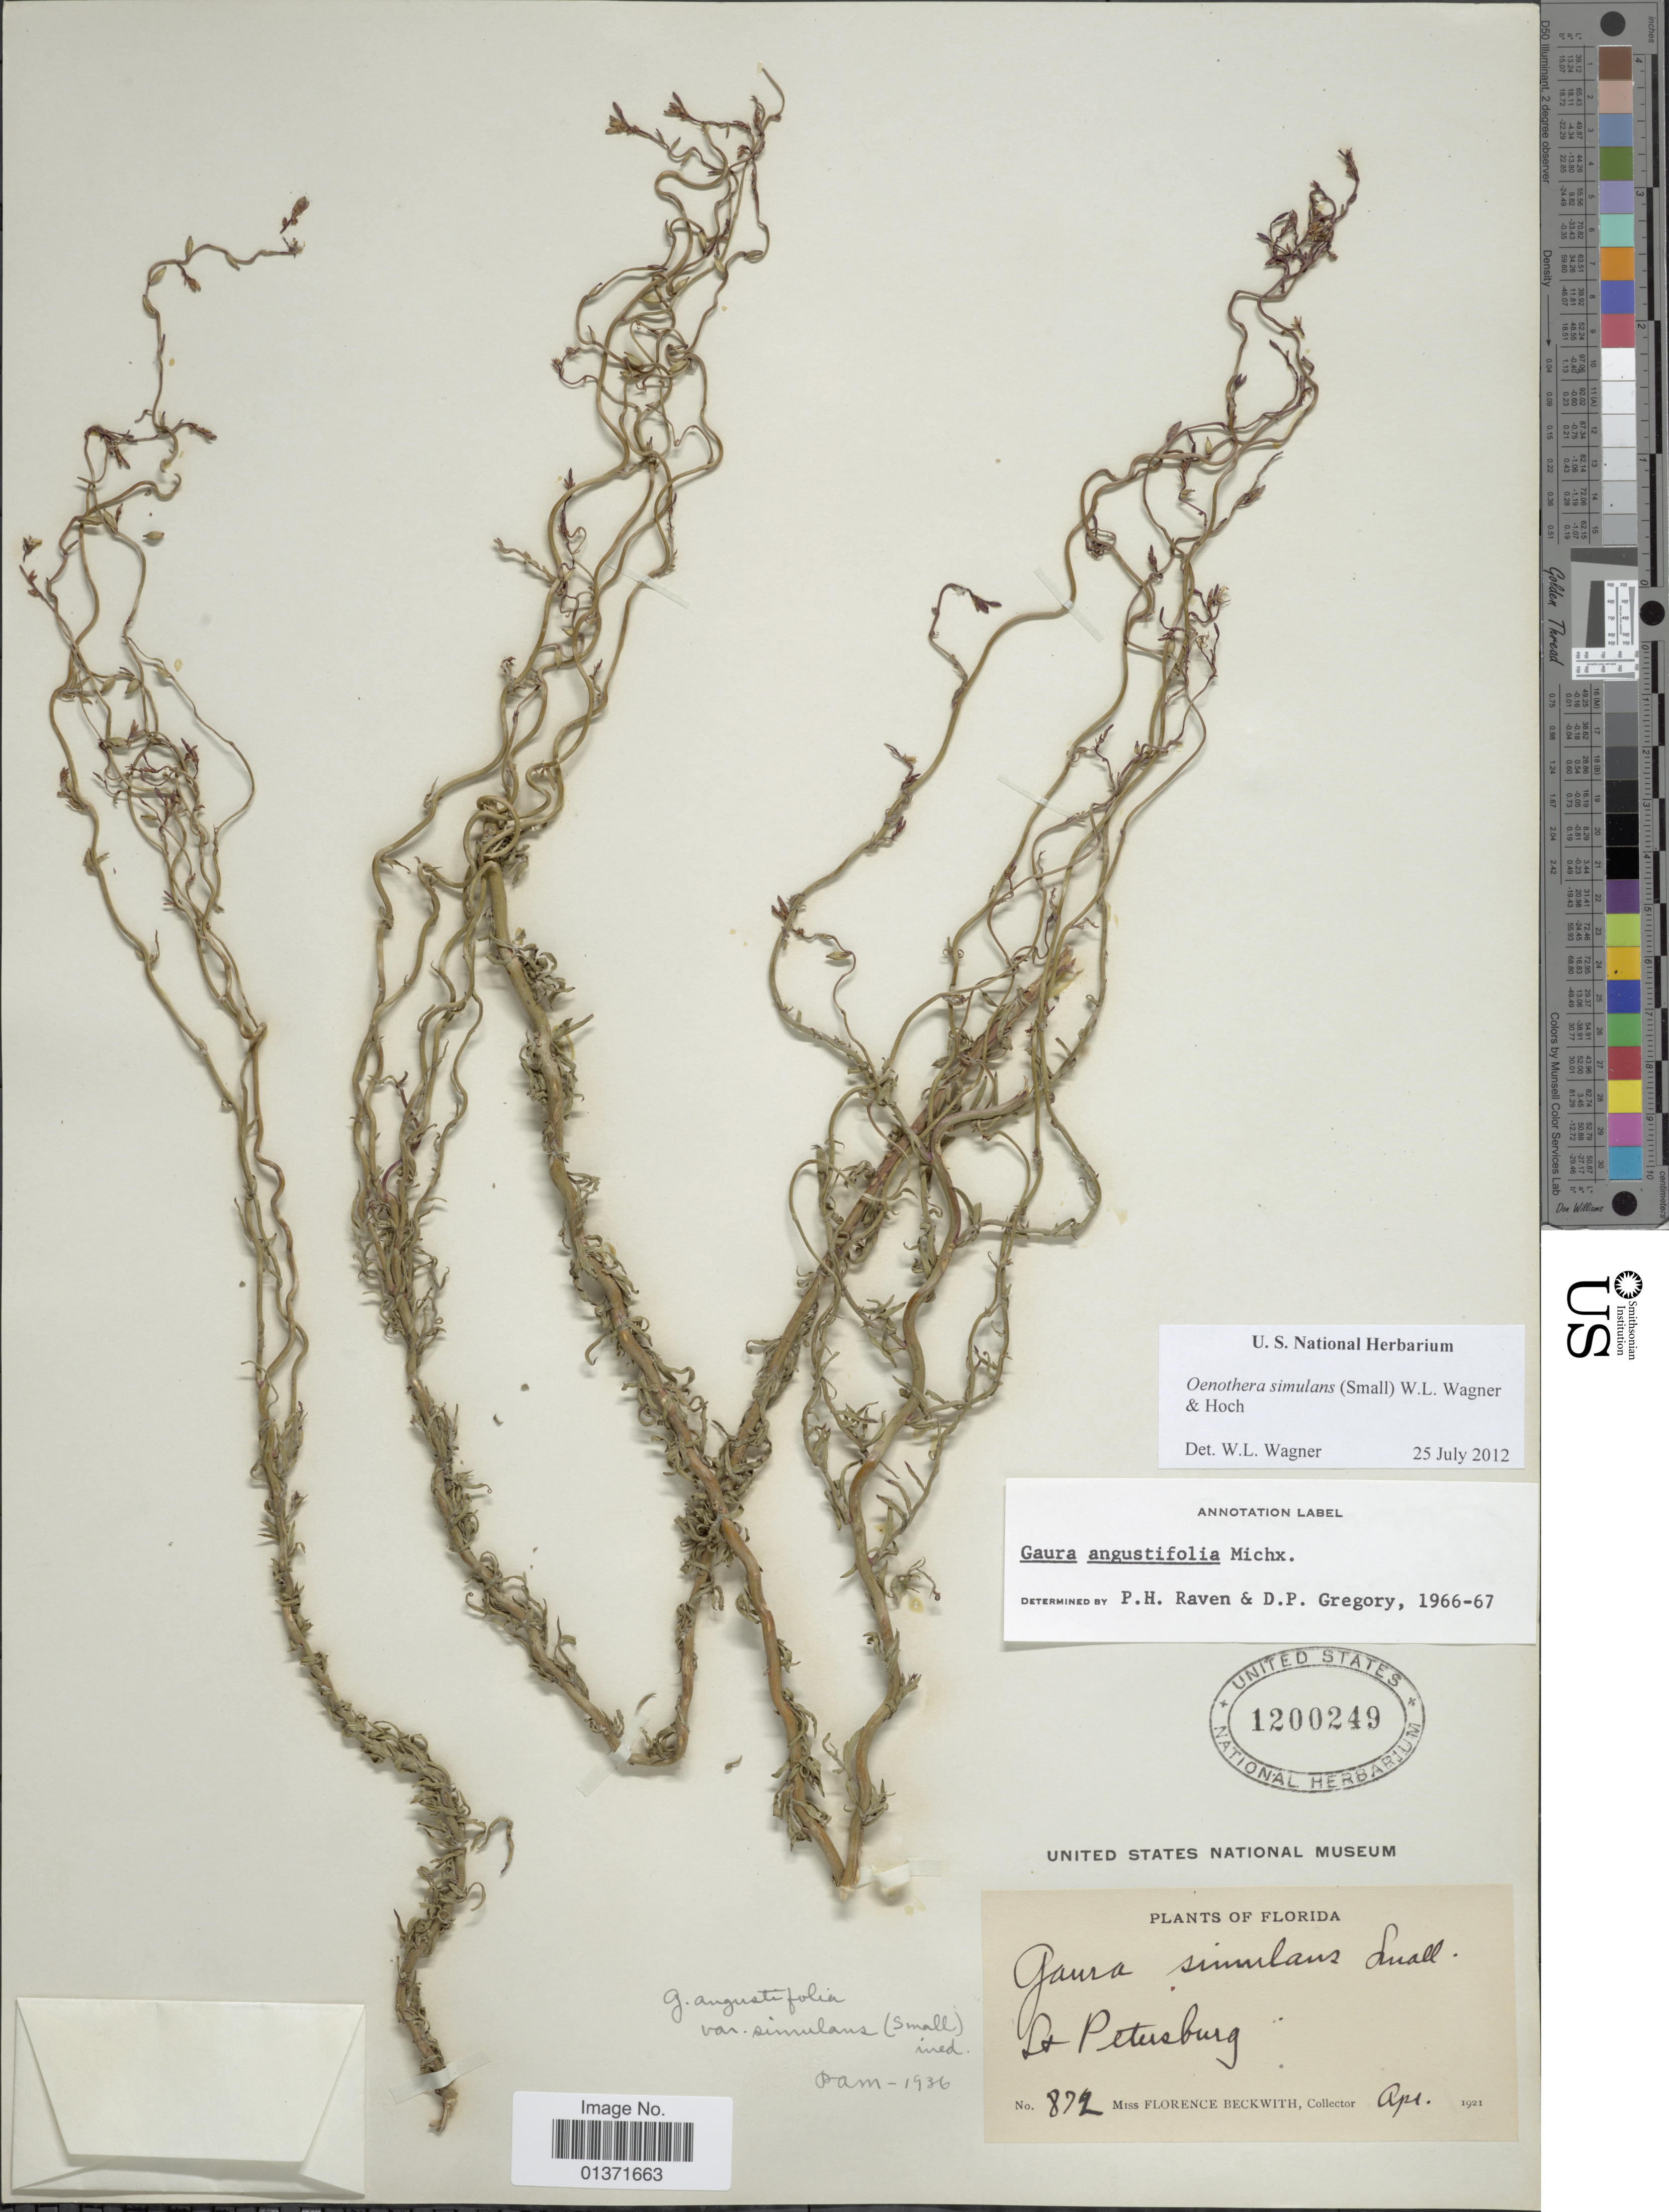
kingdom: Plantae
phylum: Tracheophyta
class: Magnoliopsida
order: Myrtales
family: Onagraceae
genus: Oenothera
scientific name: Oenothera simulans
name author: Michx.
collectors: F. Beckwith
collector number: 872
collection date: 1921-04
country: United States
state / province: Florida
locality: Florida, St.Petersburg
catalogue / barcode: US 1200249